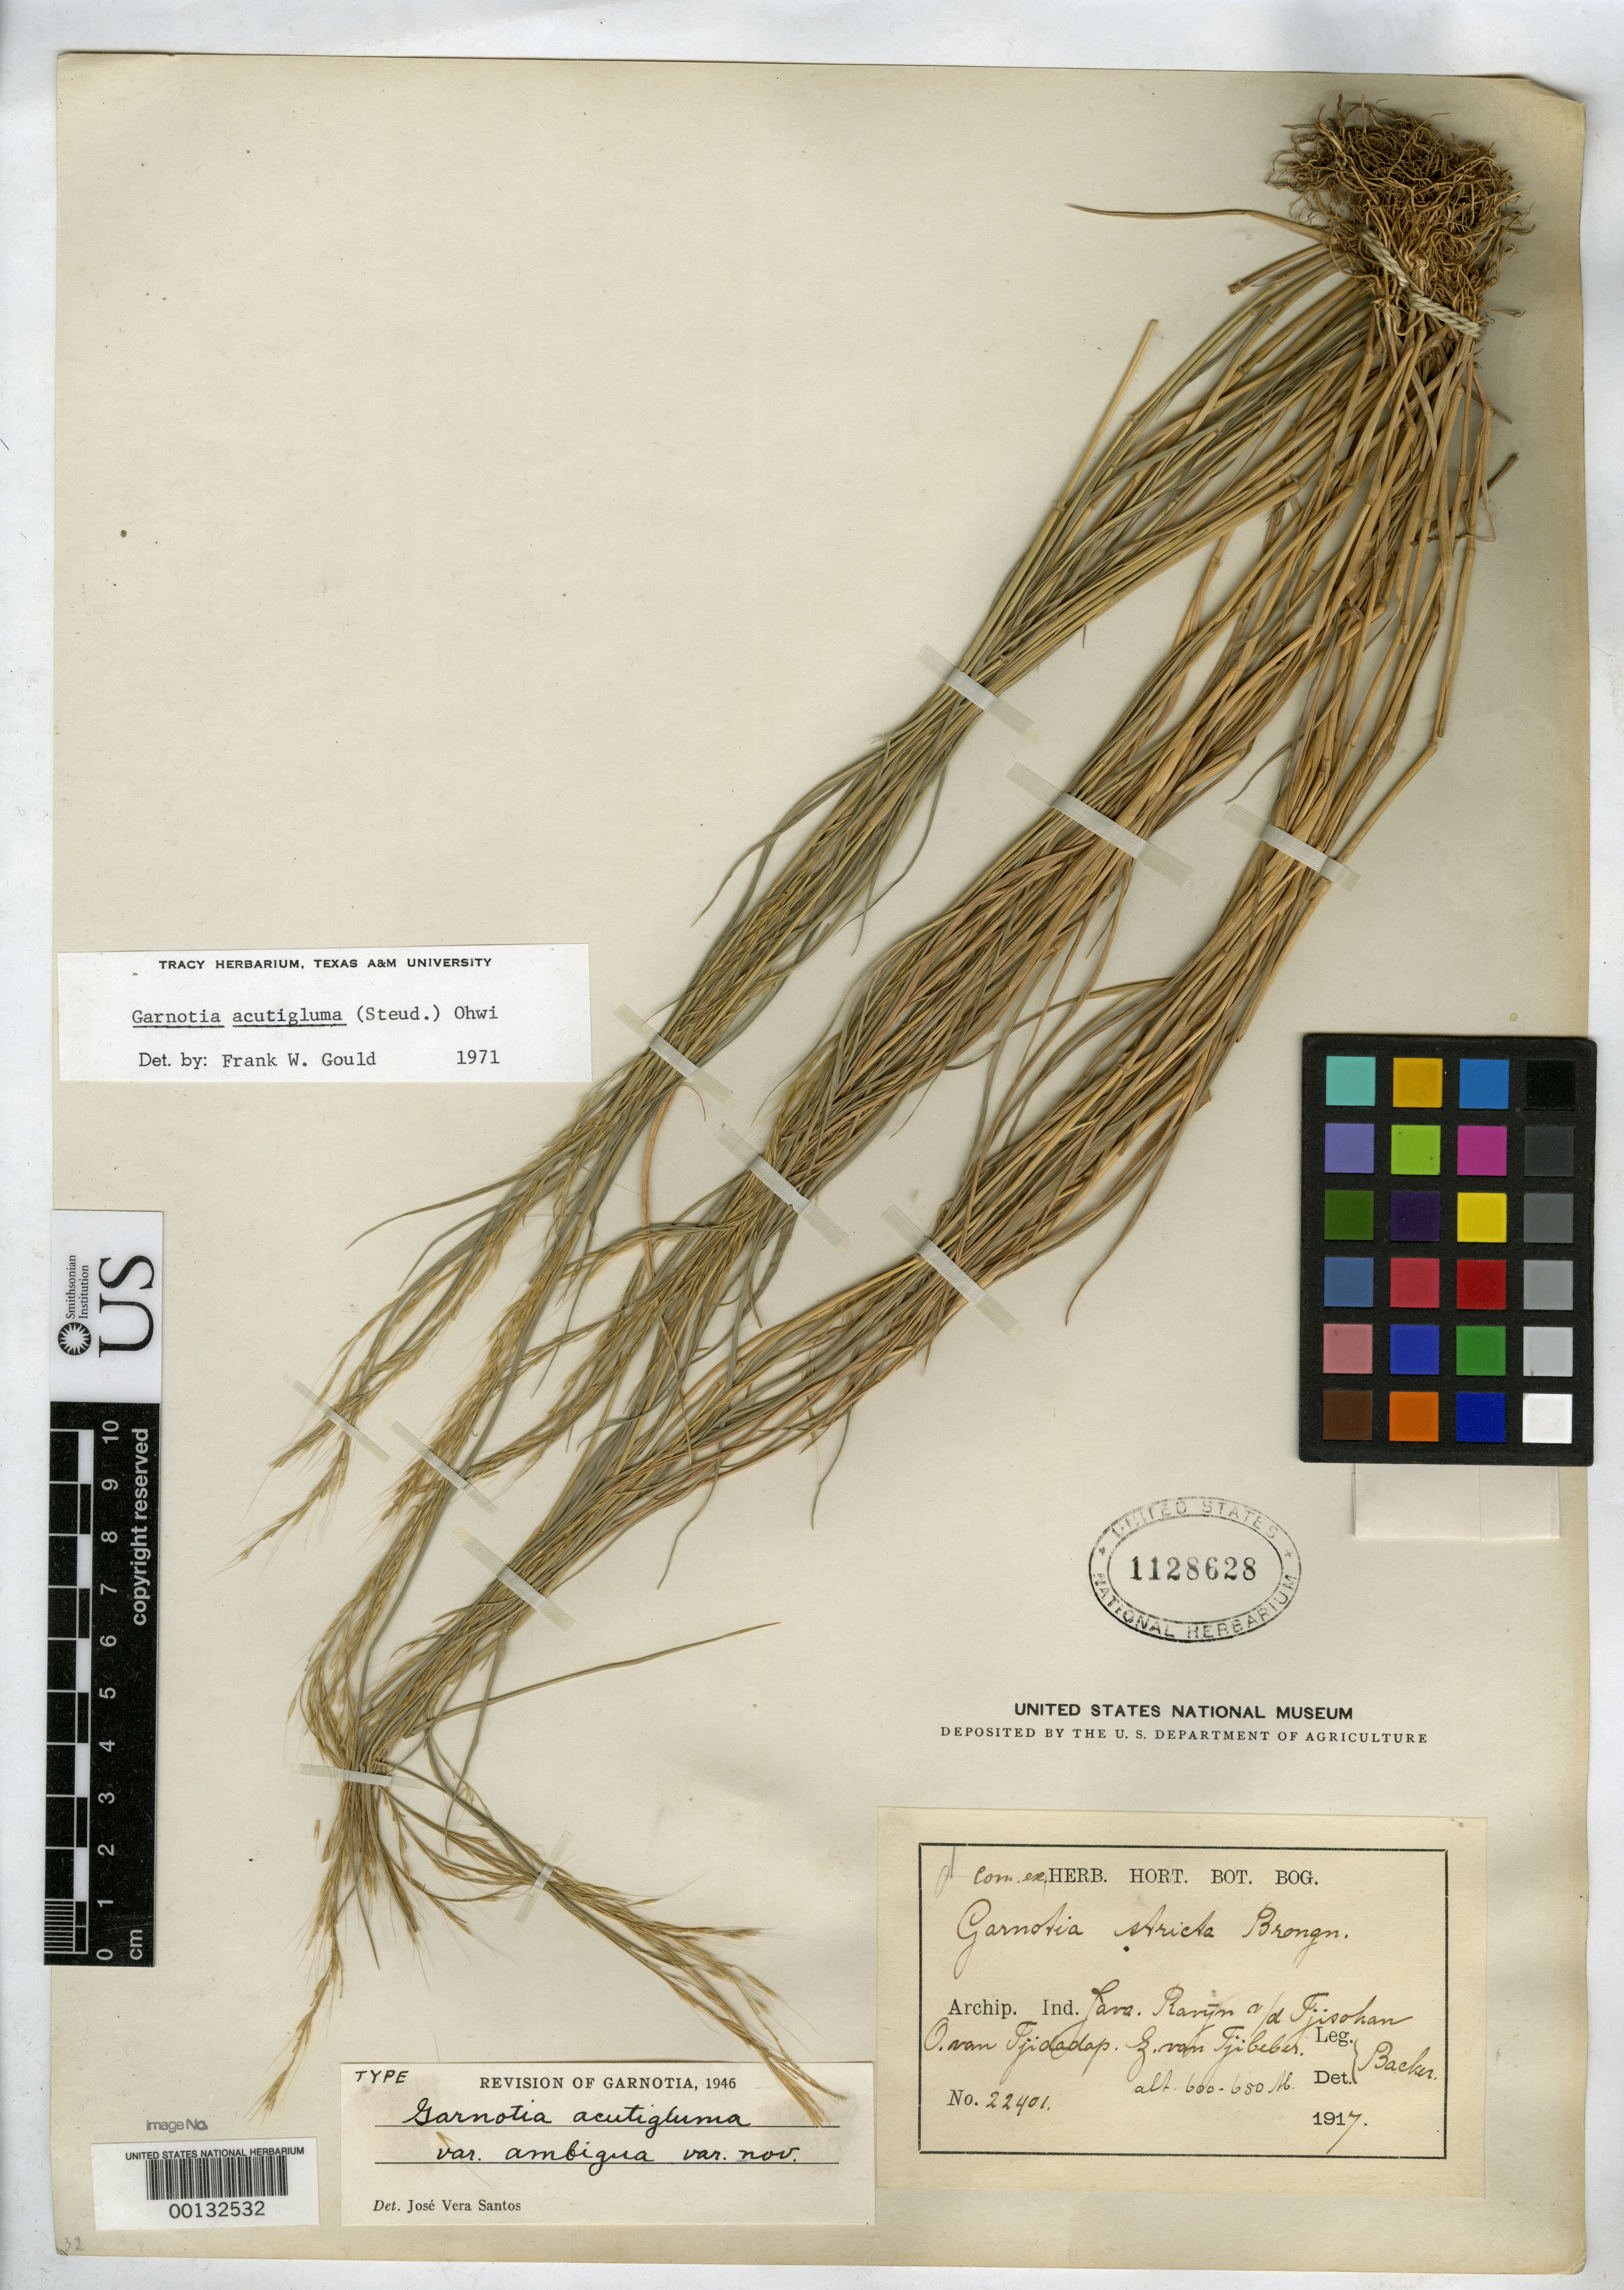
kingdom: Plantae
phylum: Tracheophyta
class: Liliopsida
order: Poales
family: Poaceae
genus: Garnotia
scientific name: Garnotia acutigluma var. ambigua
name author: Santos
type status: Holotype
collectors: C. A. Backer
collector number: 22401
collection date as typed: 1917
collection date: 1917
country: Indonesia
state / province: Java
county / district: Jawa Barat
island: Java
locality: Preanger, Tjisohan valley near Tjibeber.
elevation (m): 600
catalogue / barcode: US 1128628